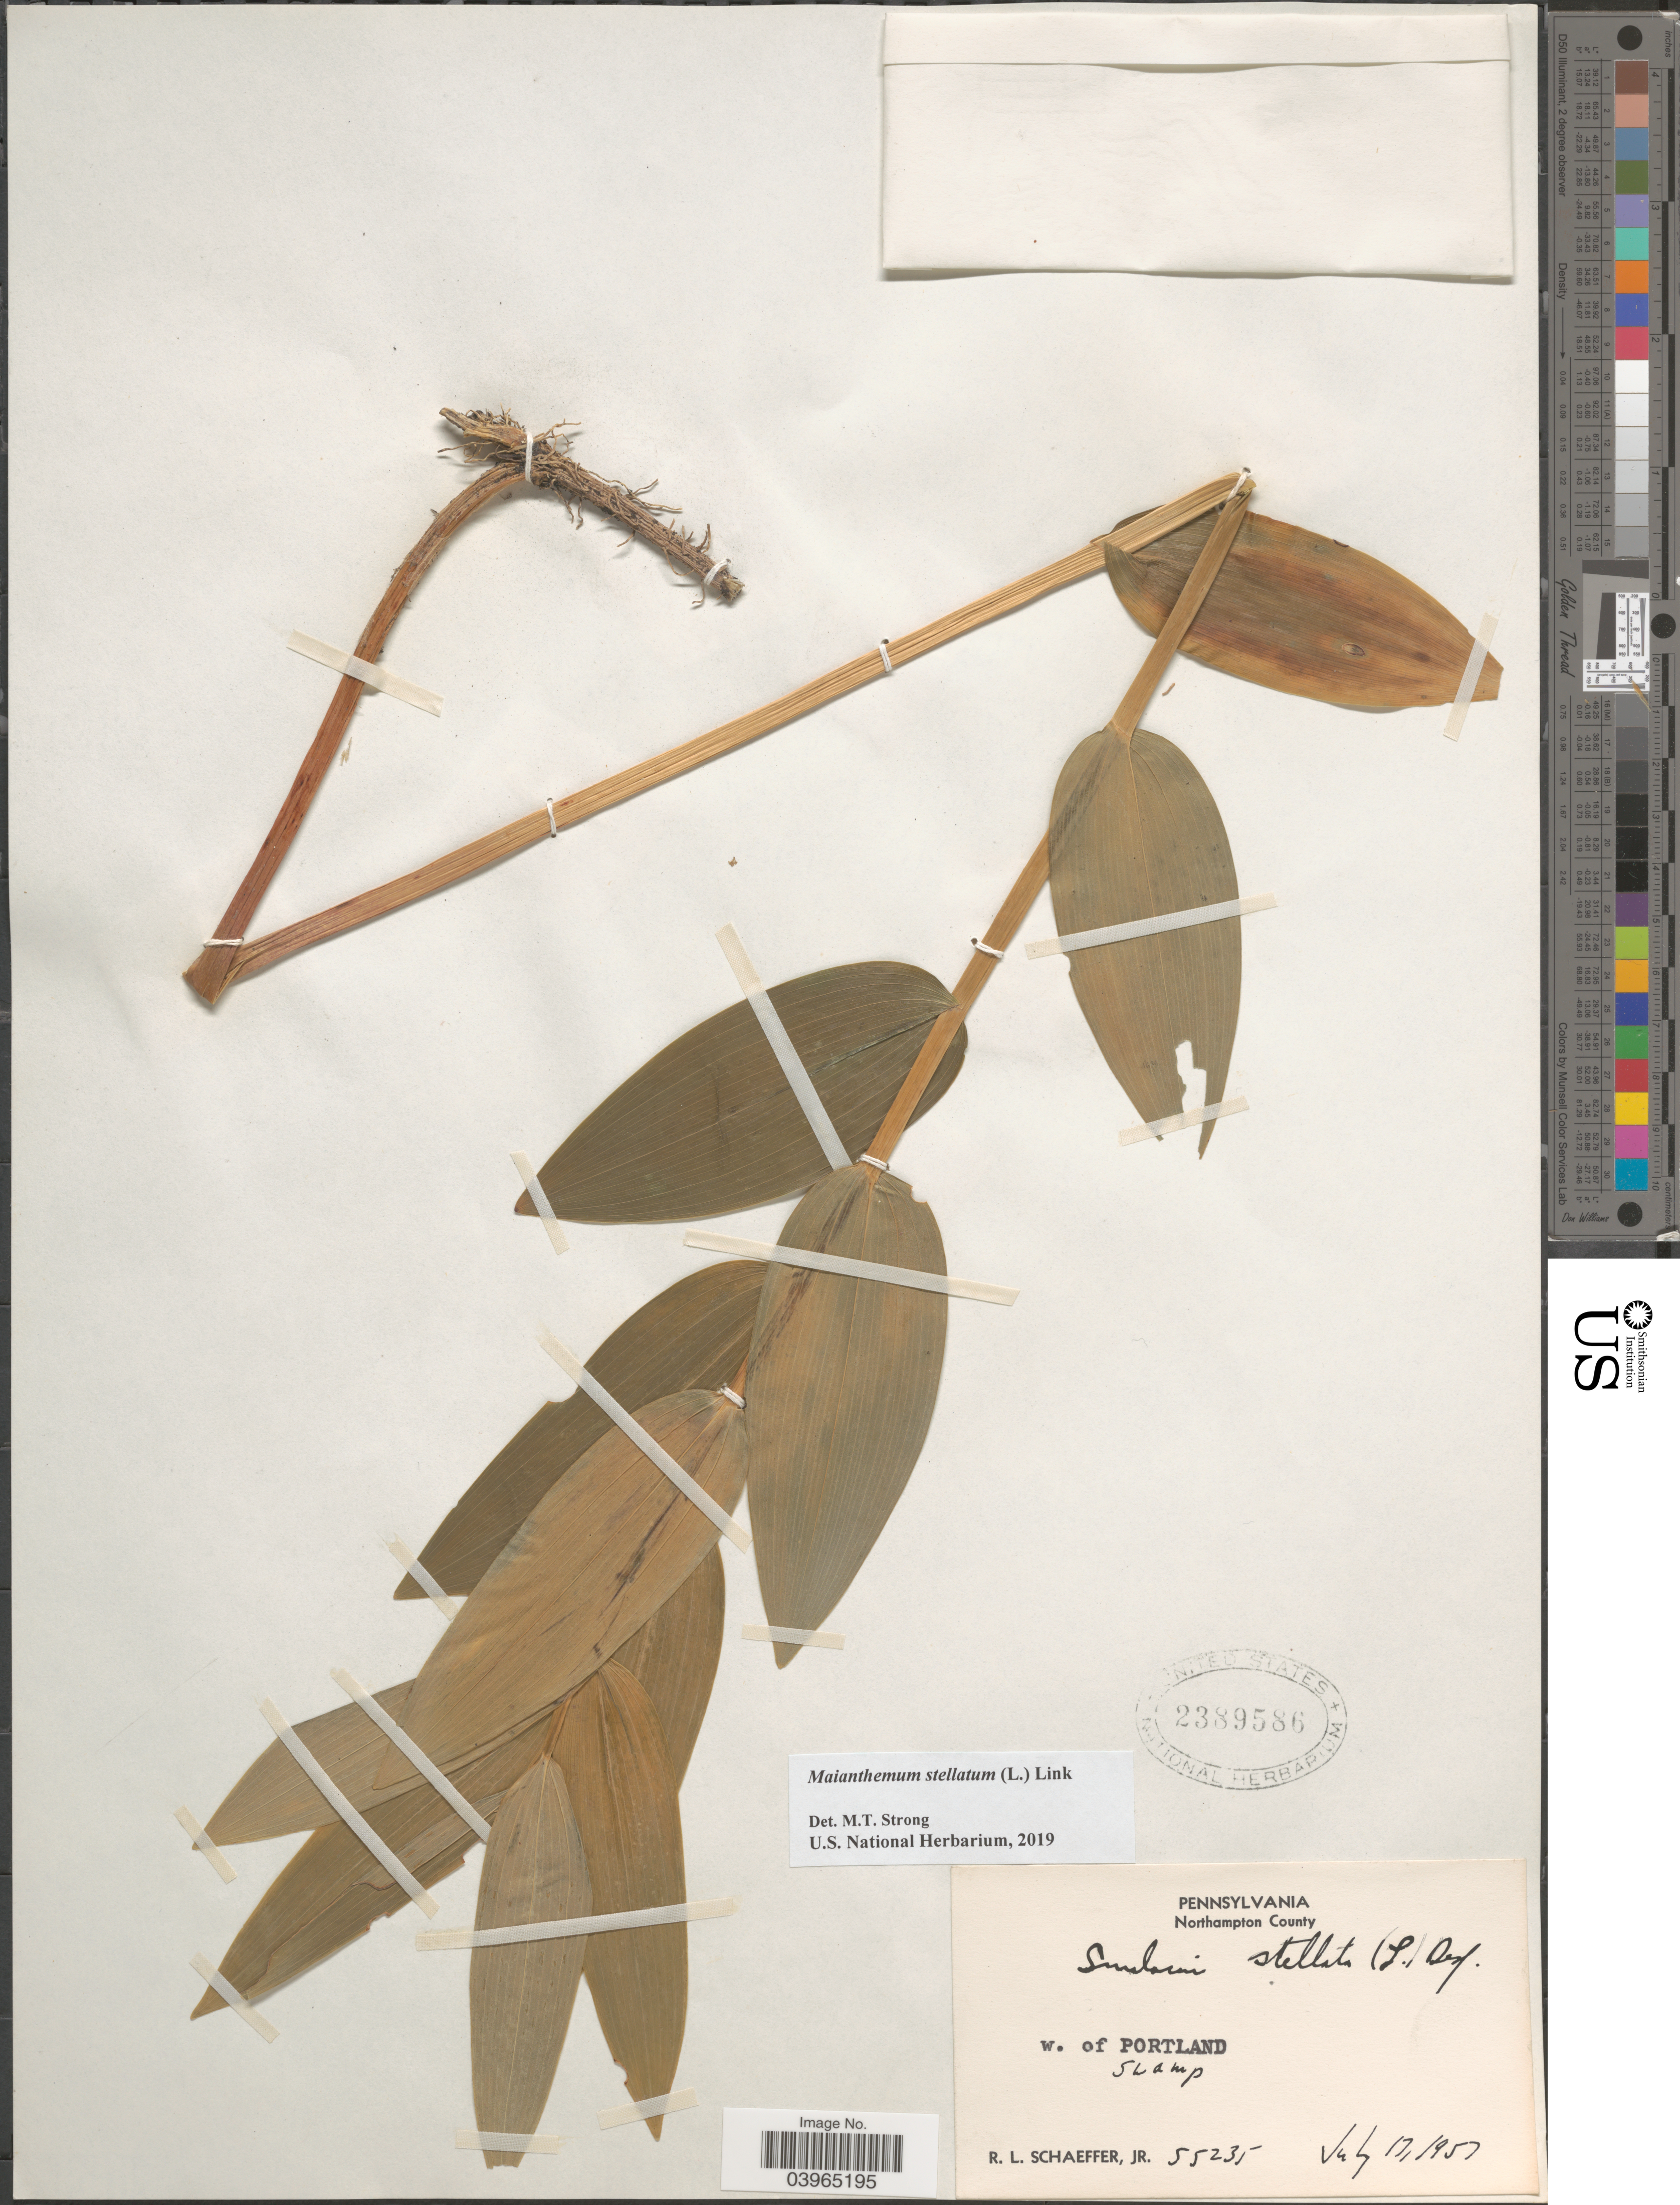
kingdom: Plantae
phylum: Tracheophyta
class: Liliopsida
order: Asparagales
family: Asparagaceae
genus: Maianthemum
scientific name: Maianthemum stellatum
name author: (L.) Link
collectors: R. L. Schaeffer Jr.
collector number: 55235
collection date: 1957-07-17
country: United States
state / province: Pennsylvania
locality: Northampton County. w. of Portland.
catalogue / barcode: US 2389586